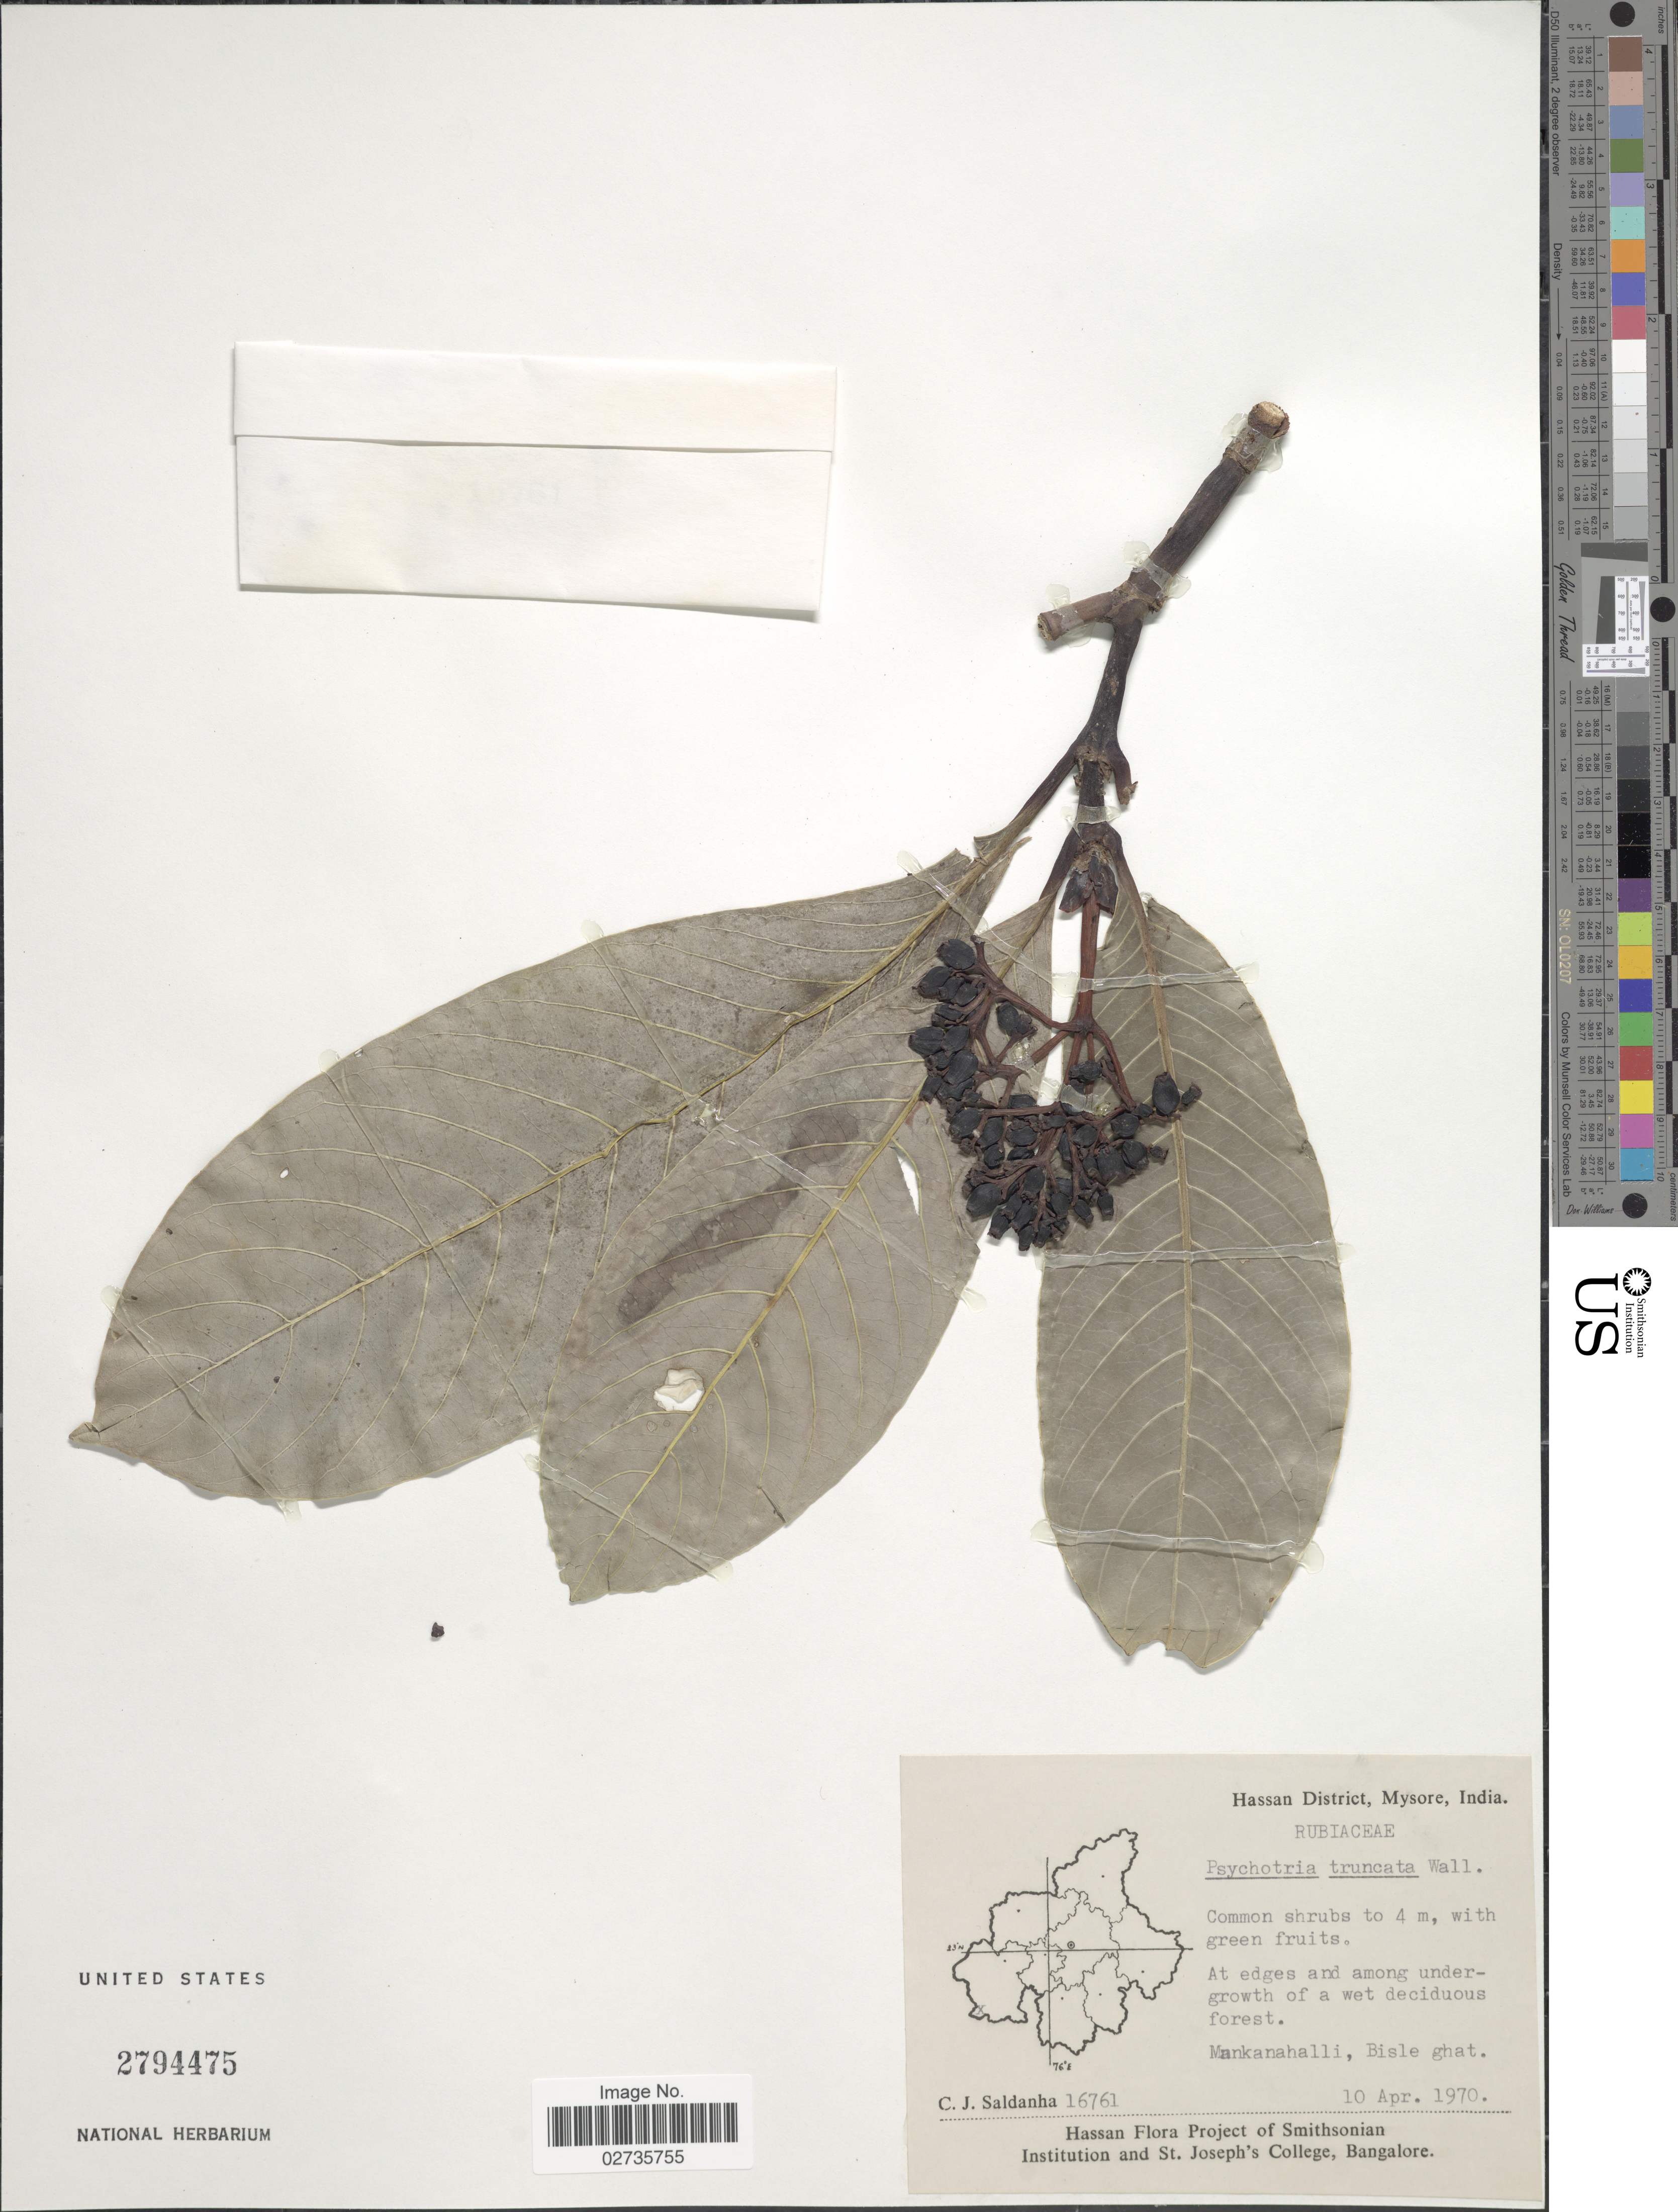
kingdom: Plantae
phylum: Tracheophyta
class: Magnoliopsida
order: Gentianales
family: Rubiaceae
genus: Psychotria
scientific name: Psychotria truncata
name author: Wall.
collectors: C. J. Saldanha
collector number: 16761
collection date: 1970-04-10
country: India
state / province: Karnataka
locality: Hassan District, Mysore, At edges and among undergrowth of a wet deciduous forest, Mankanahalli, Bisle ghat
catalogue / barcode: US 2794475